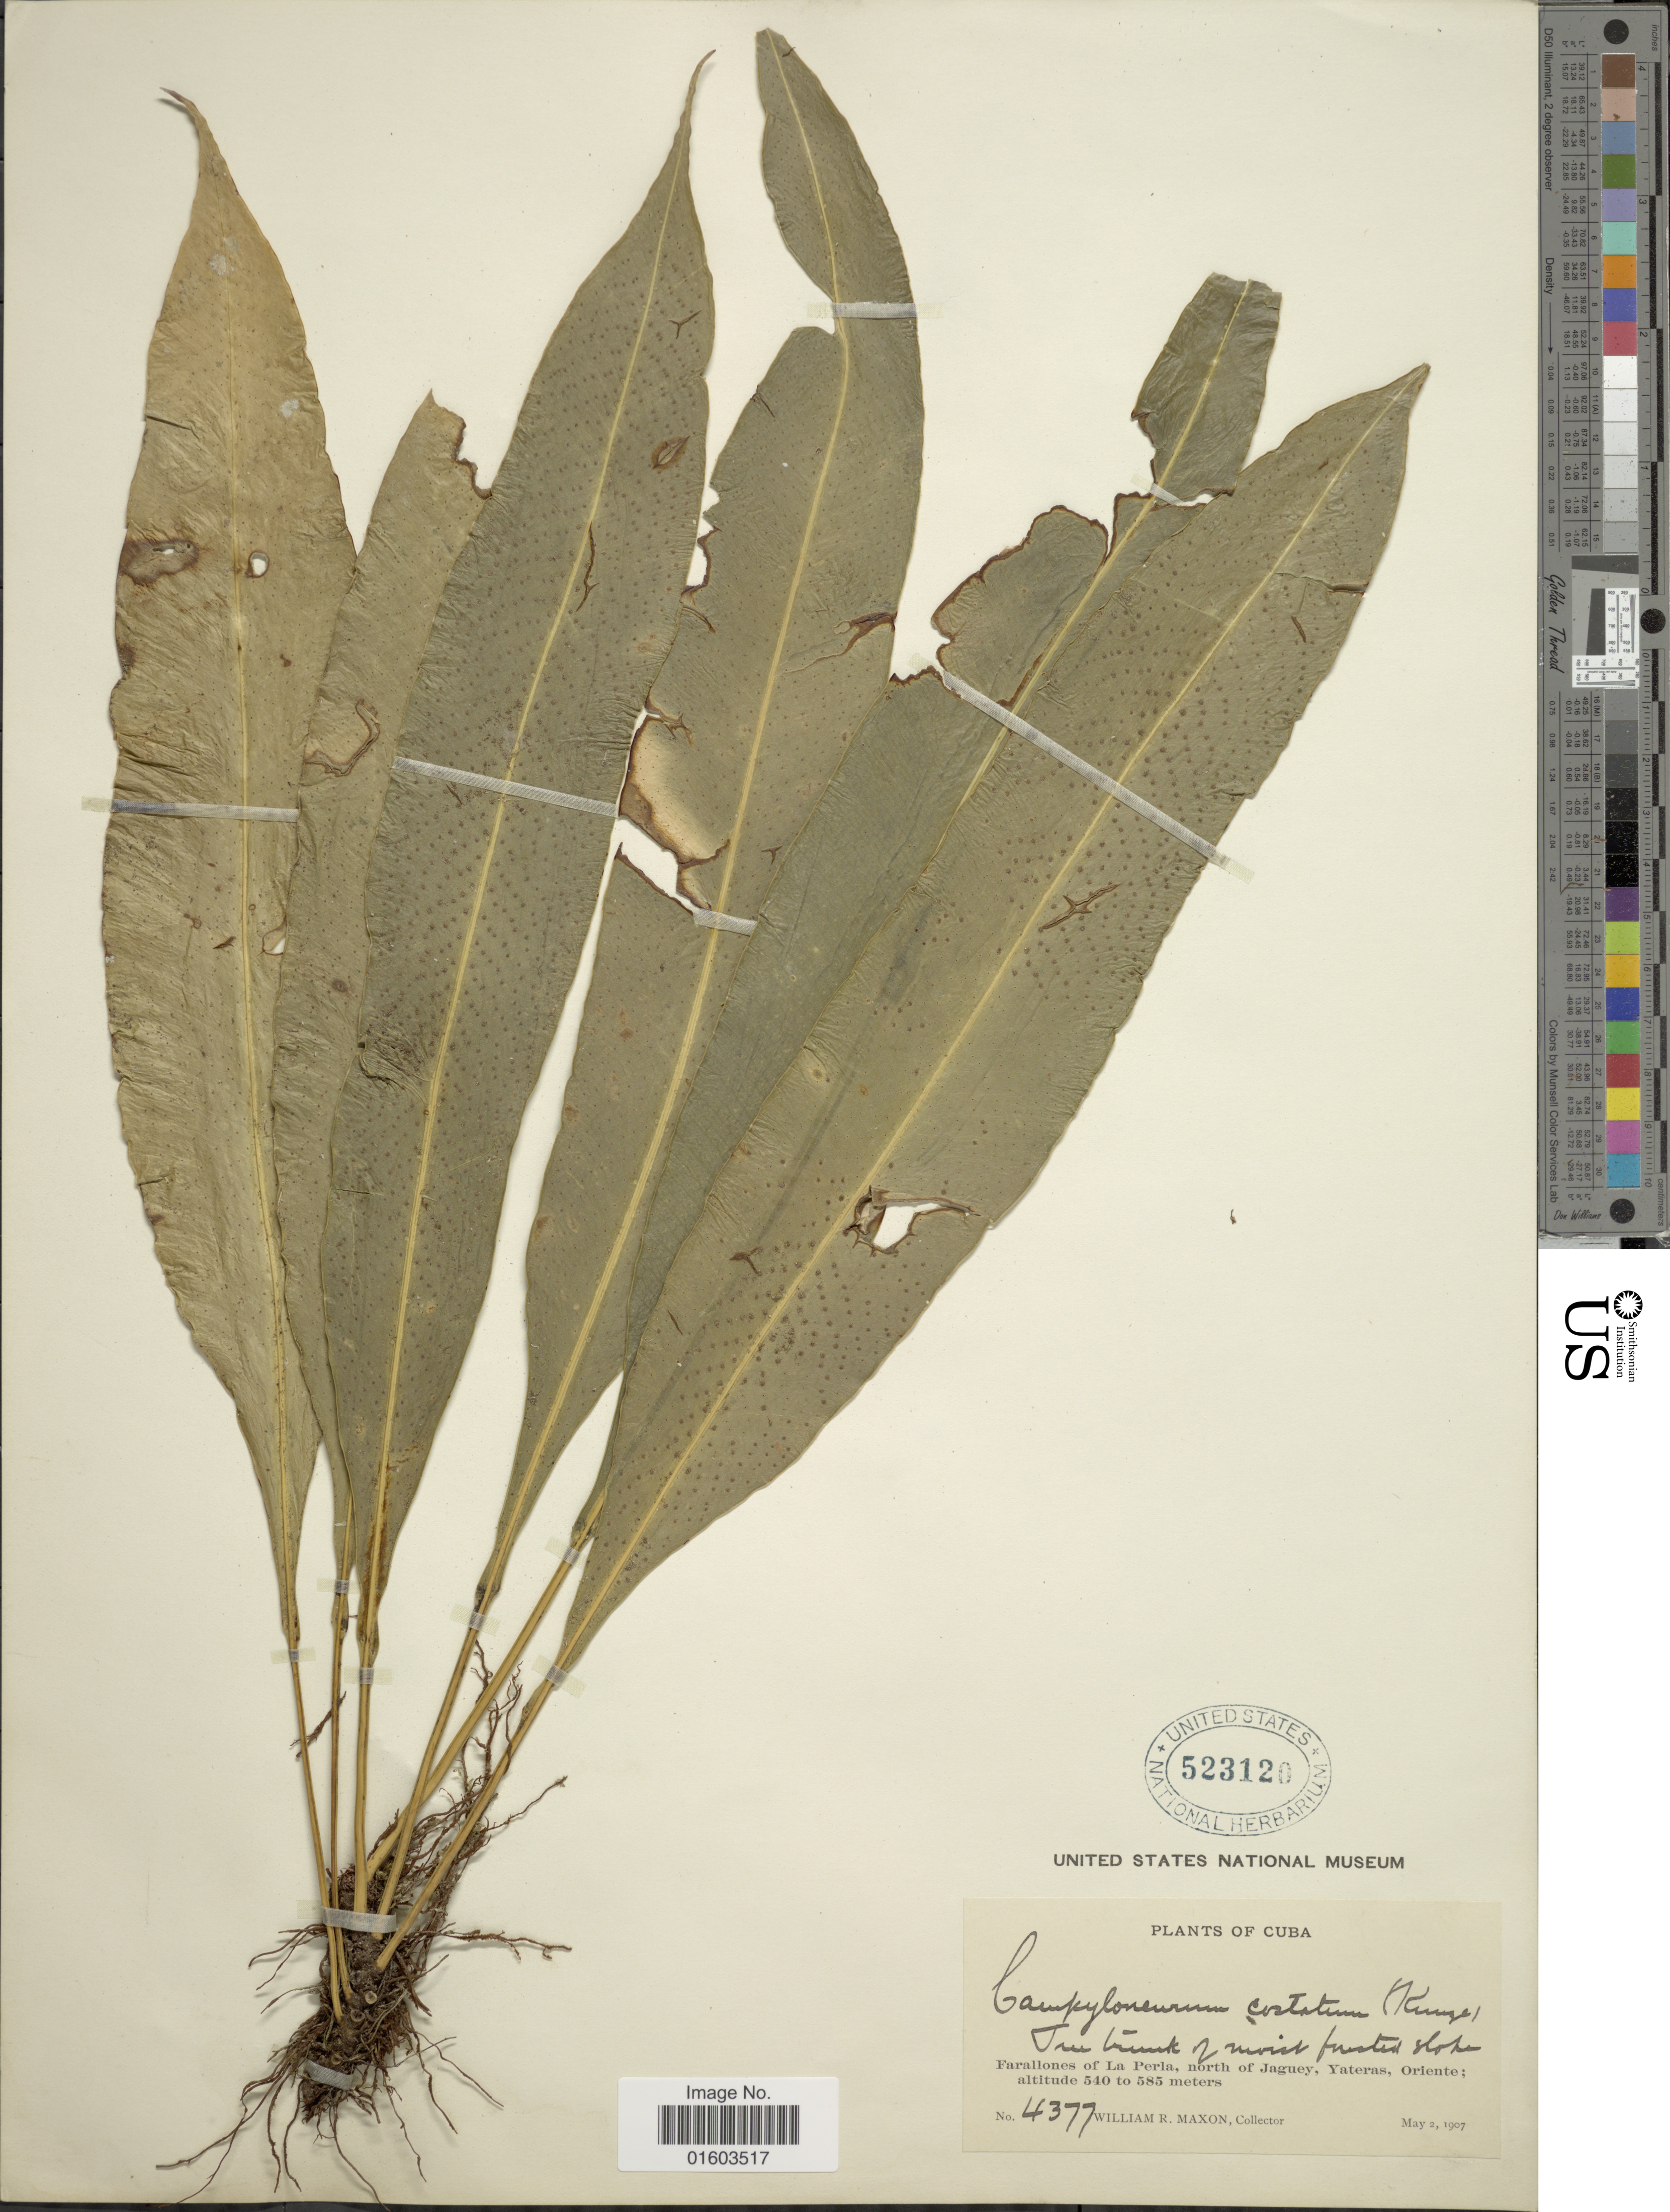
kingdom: Plantae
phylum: Tracheophyta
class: Polypodiopsida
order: Polypodiales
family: Polypodiaceae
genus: Campyloneurum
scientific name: Campyloneurum costatum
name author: (Kunze) C. Presl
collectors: W. R. Maxon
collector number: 4377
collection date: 1907-05-02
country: Cuba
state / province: Oriente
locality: Farallones of La Perla, north of Jaguey, Yateras, Oriente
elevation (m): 540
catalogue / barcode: US 523120